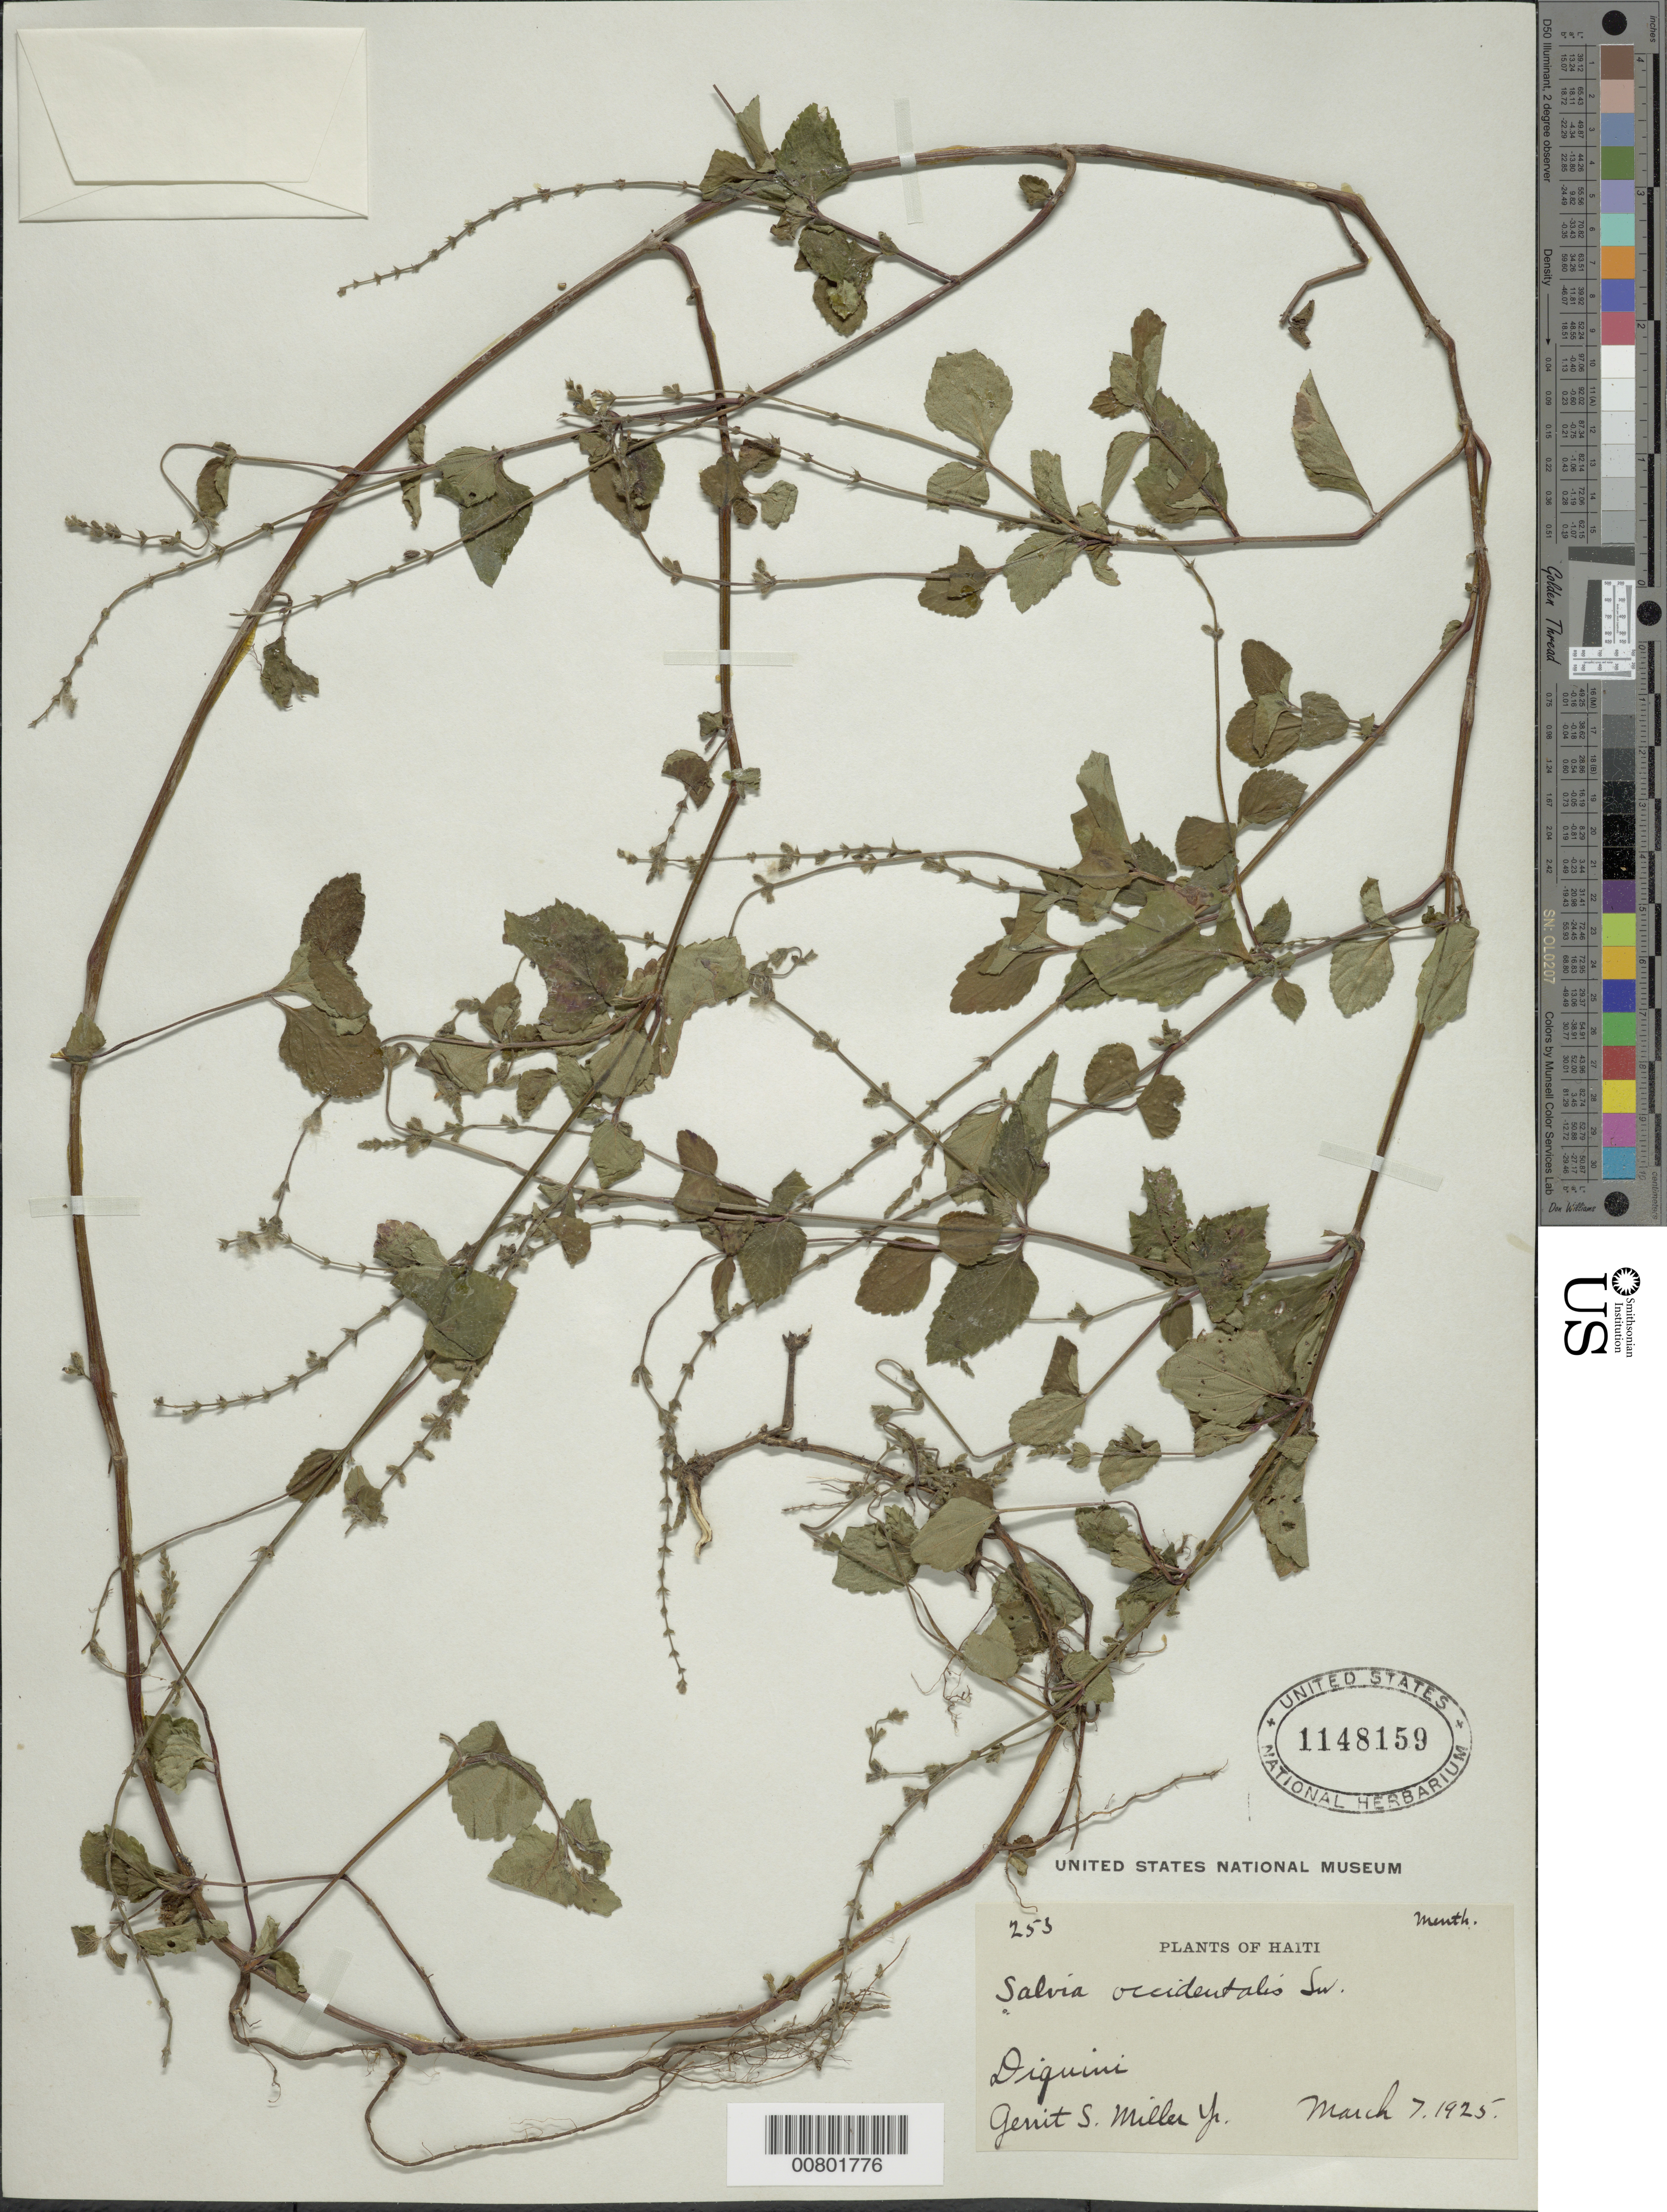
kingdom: Plantae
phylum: Tracheophyta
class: Magnoliopsida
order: Lamiales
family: Lamiaceae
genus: Salvia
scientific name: Salvia occidentalis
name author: Sw.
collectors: G. S. Miller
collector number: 253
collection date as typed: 07 Mar 1925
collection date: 1925-03-07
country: Haiti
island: Hispaniola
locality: Diquini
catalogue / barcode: US 1148159